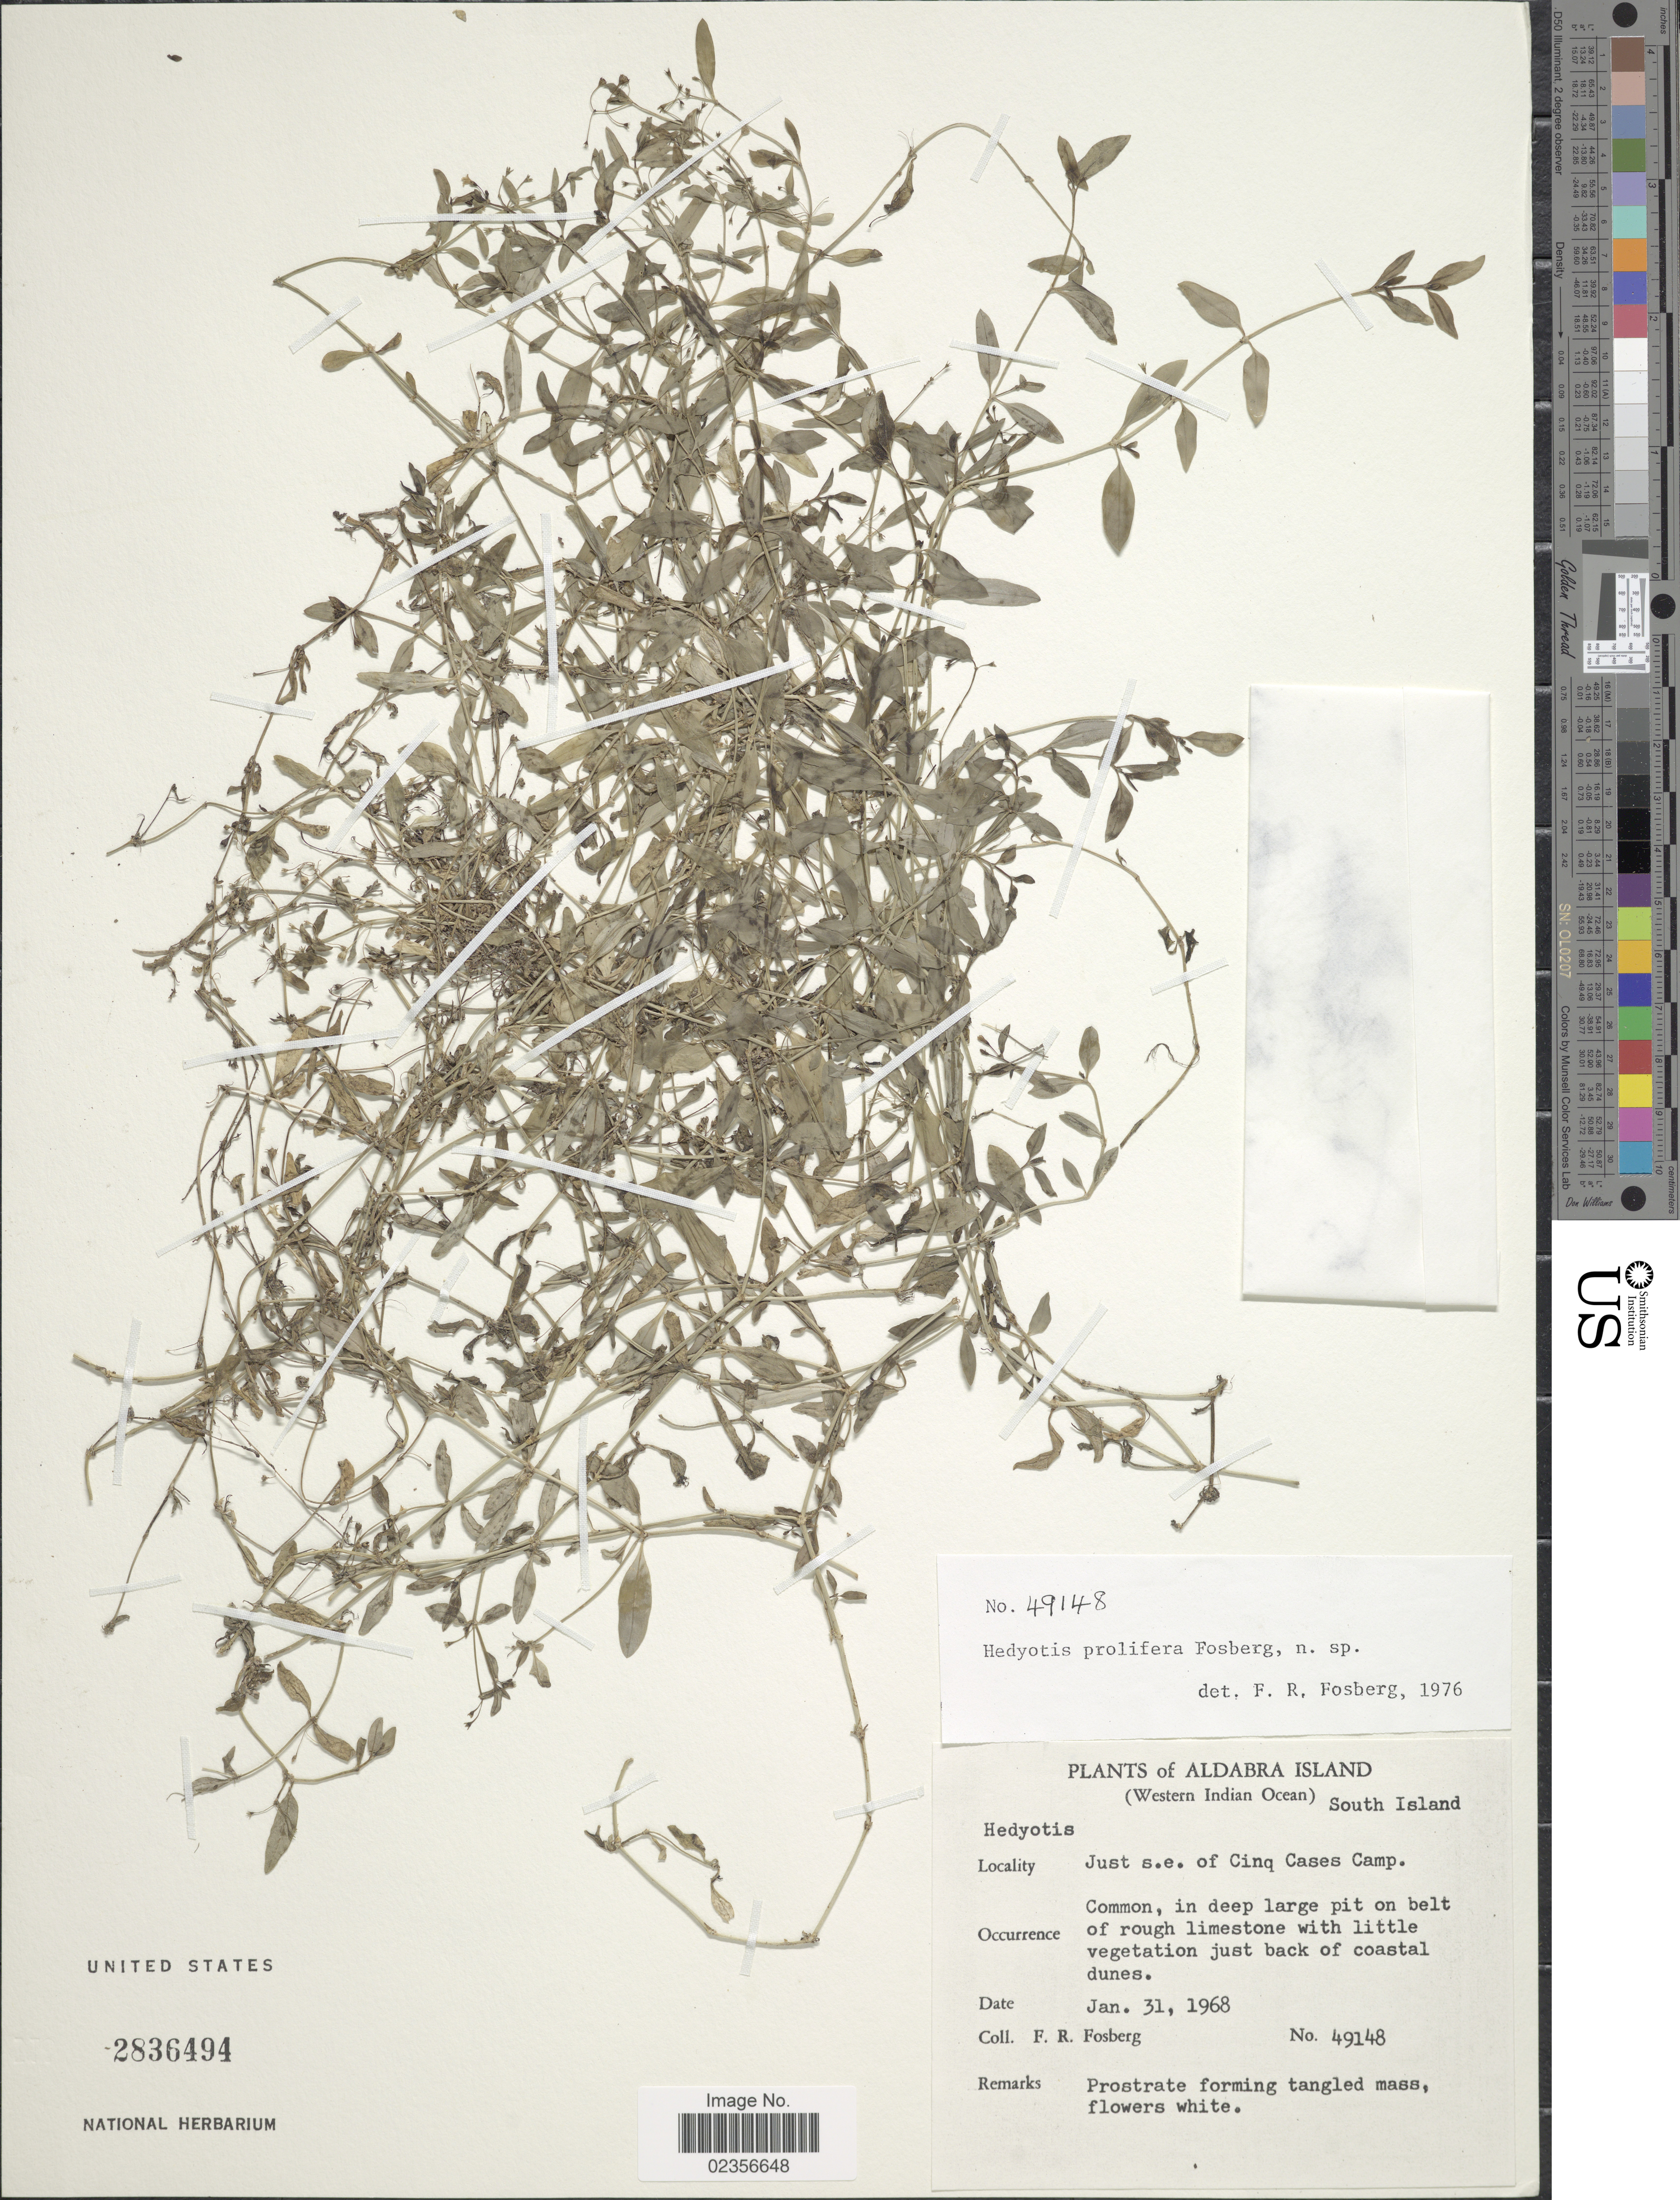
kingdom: Plantae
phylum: Tracheophyta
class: Magnoliopsida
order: Gentianales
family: Rubiaceae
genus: Hedyotis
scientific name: Hedyotis prolifera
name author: Fosberg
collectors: F. R. Fosberg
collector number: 49148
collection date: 1968-01-31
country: Seychelles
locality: Aldabra Island South Island. Just s.e. of Cinq Cases Camp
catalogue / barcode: US 2836494